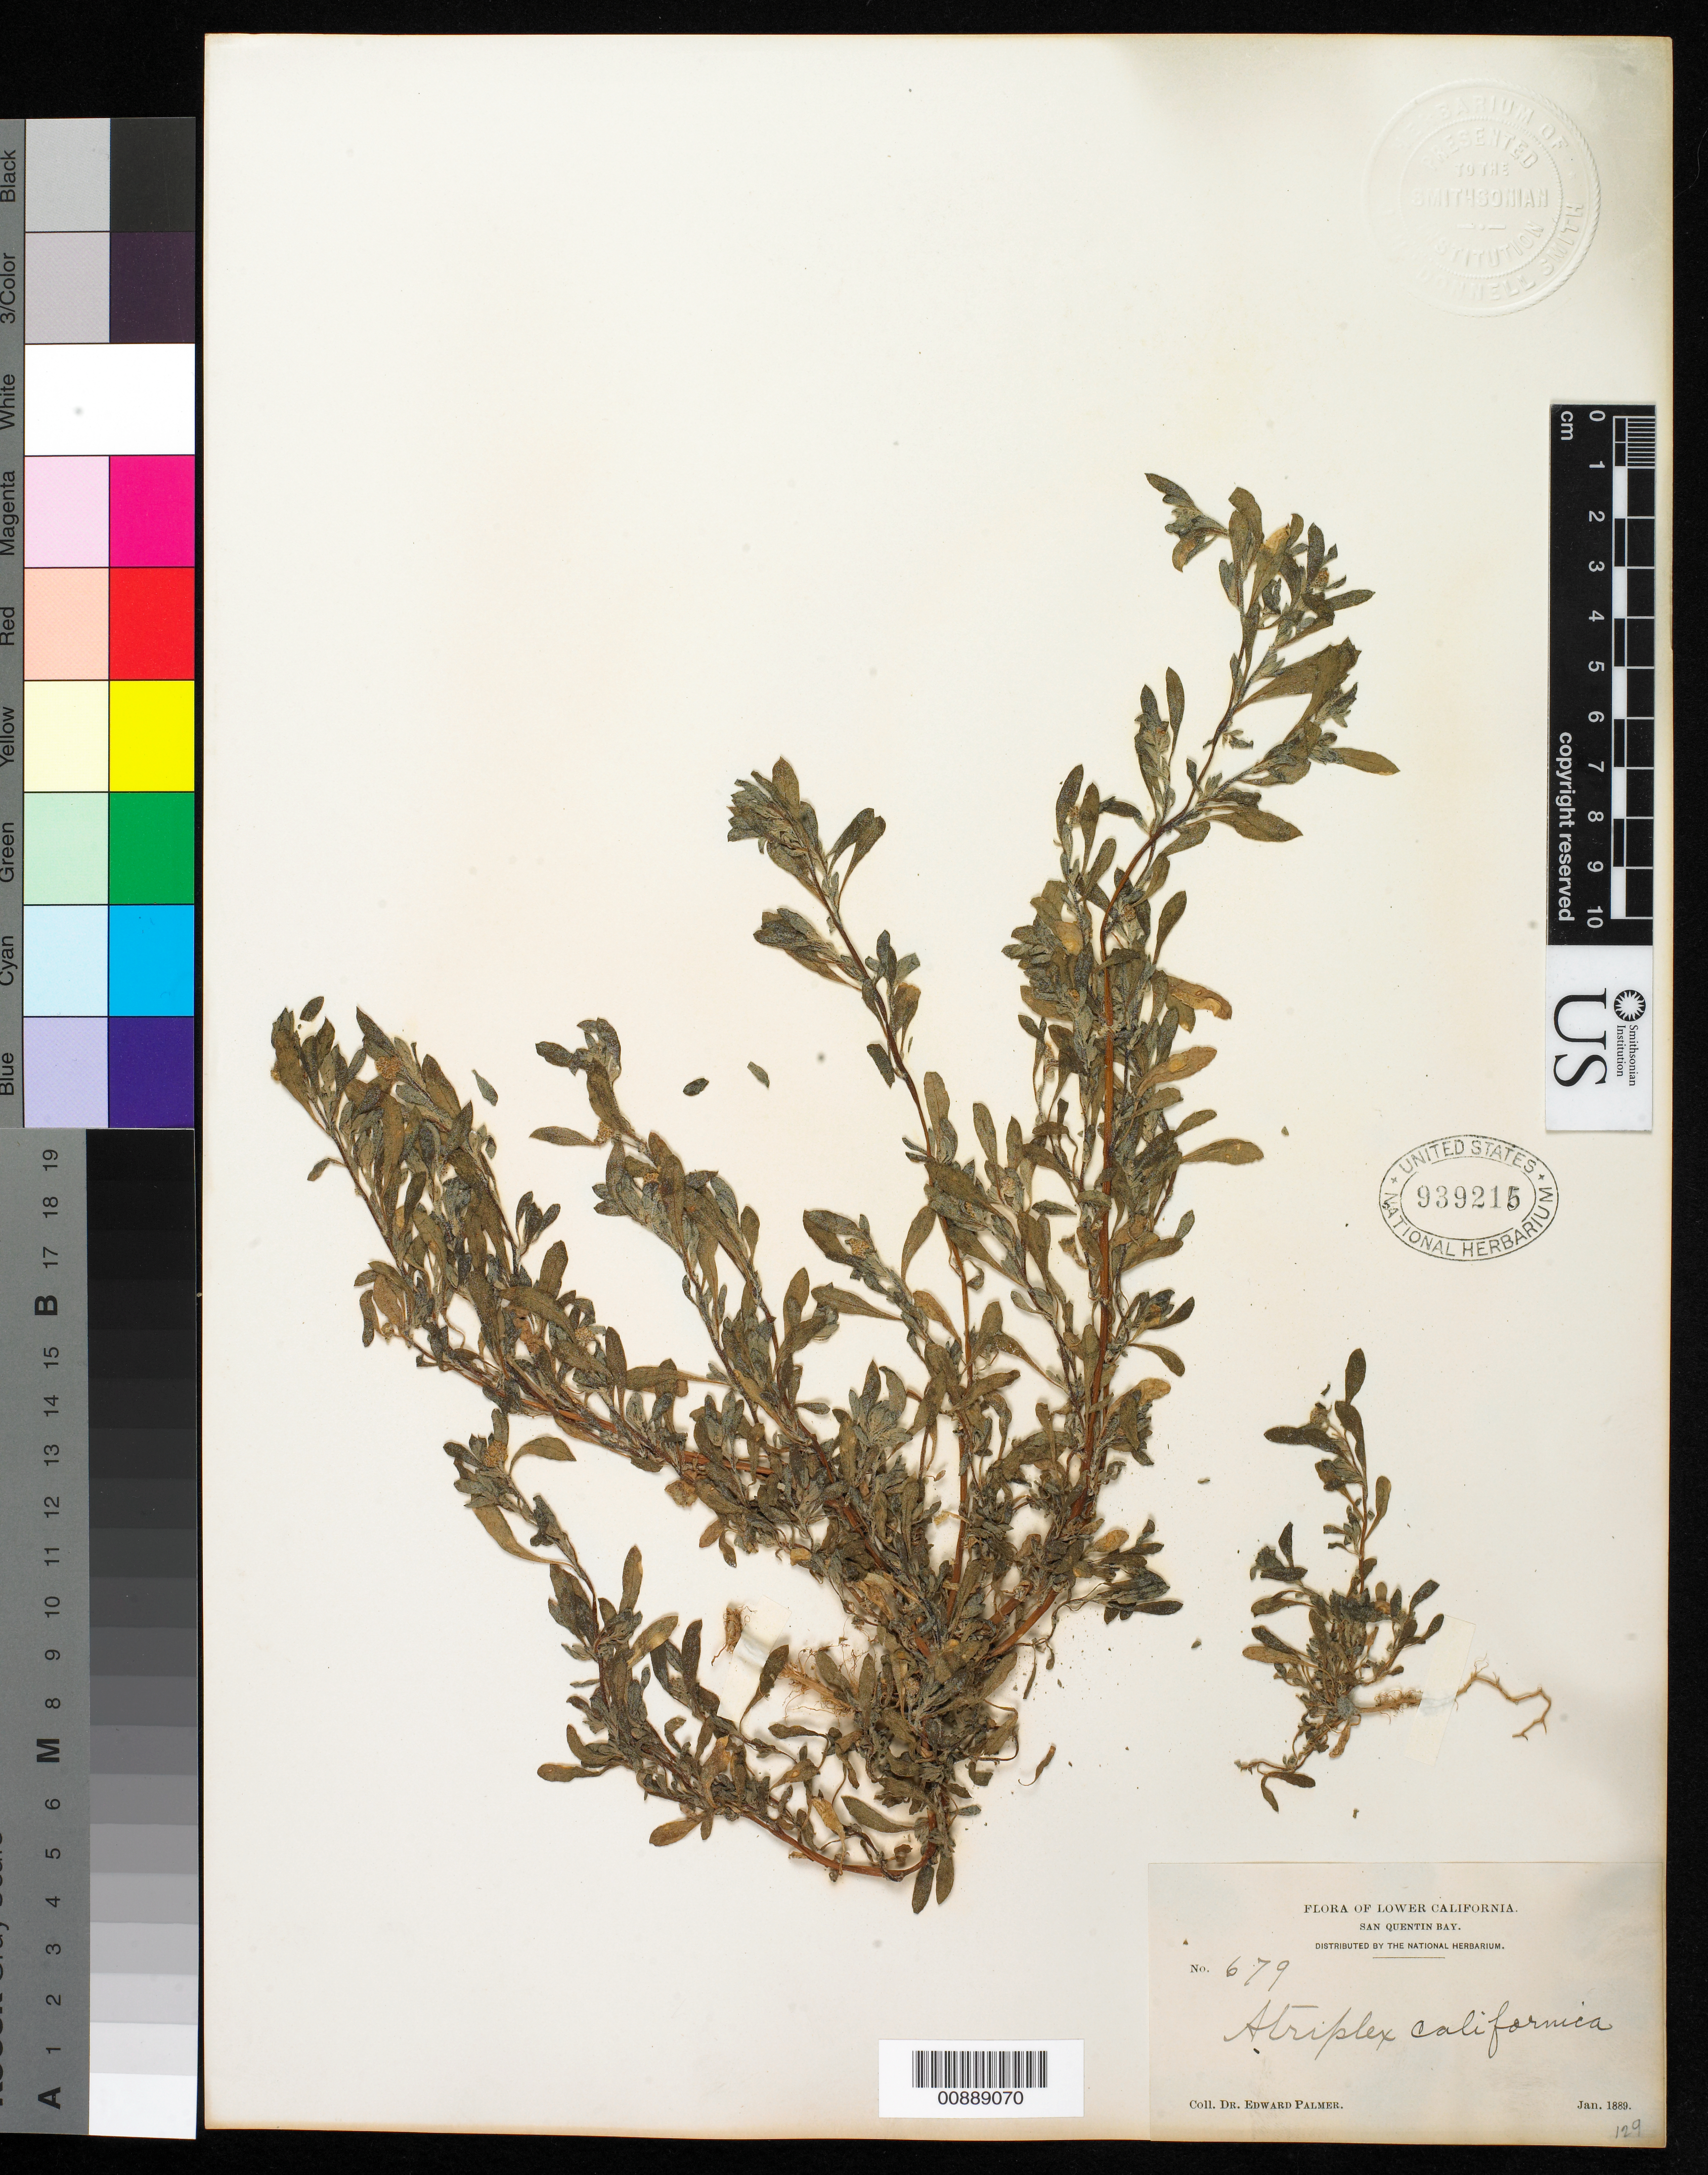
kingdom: Plantae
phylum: Tracheophyta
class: Magnoliopsida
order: Caryophyllales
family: Amaranthaceae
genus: Extriplex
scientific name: Extriplex californica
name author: (Moq.) E.H. Zacharias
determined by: Strong, Mark T., (BOT), Smithsonian Institution - National Museum of Natural History (UNITED STATES)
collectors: E. Palmer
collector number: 679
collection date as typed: Jan 1889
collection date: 1889-01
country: Mexico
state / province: Baja California Norte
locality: San Quentin Bay, Baja California.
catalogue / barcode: US 939215